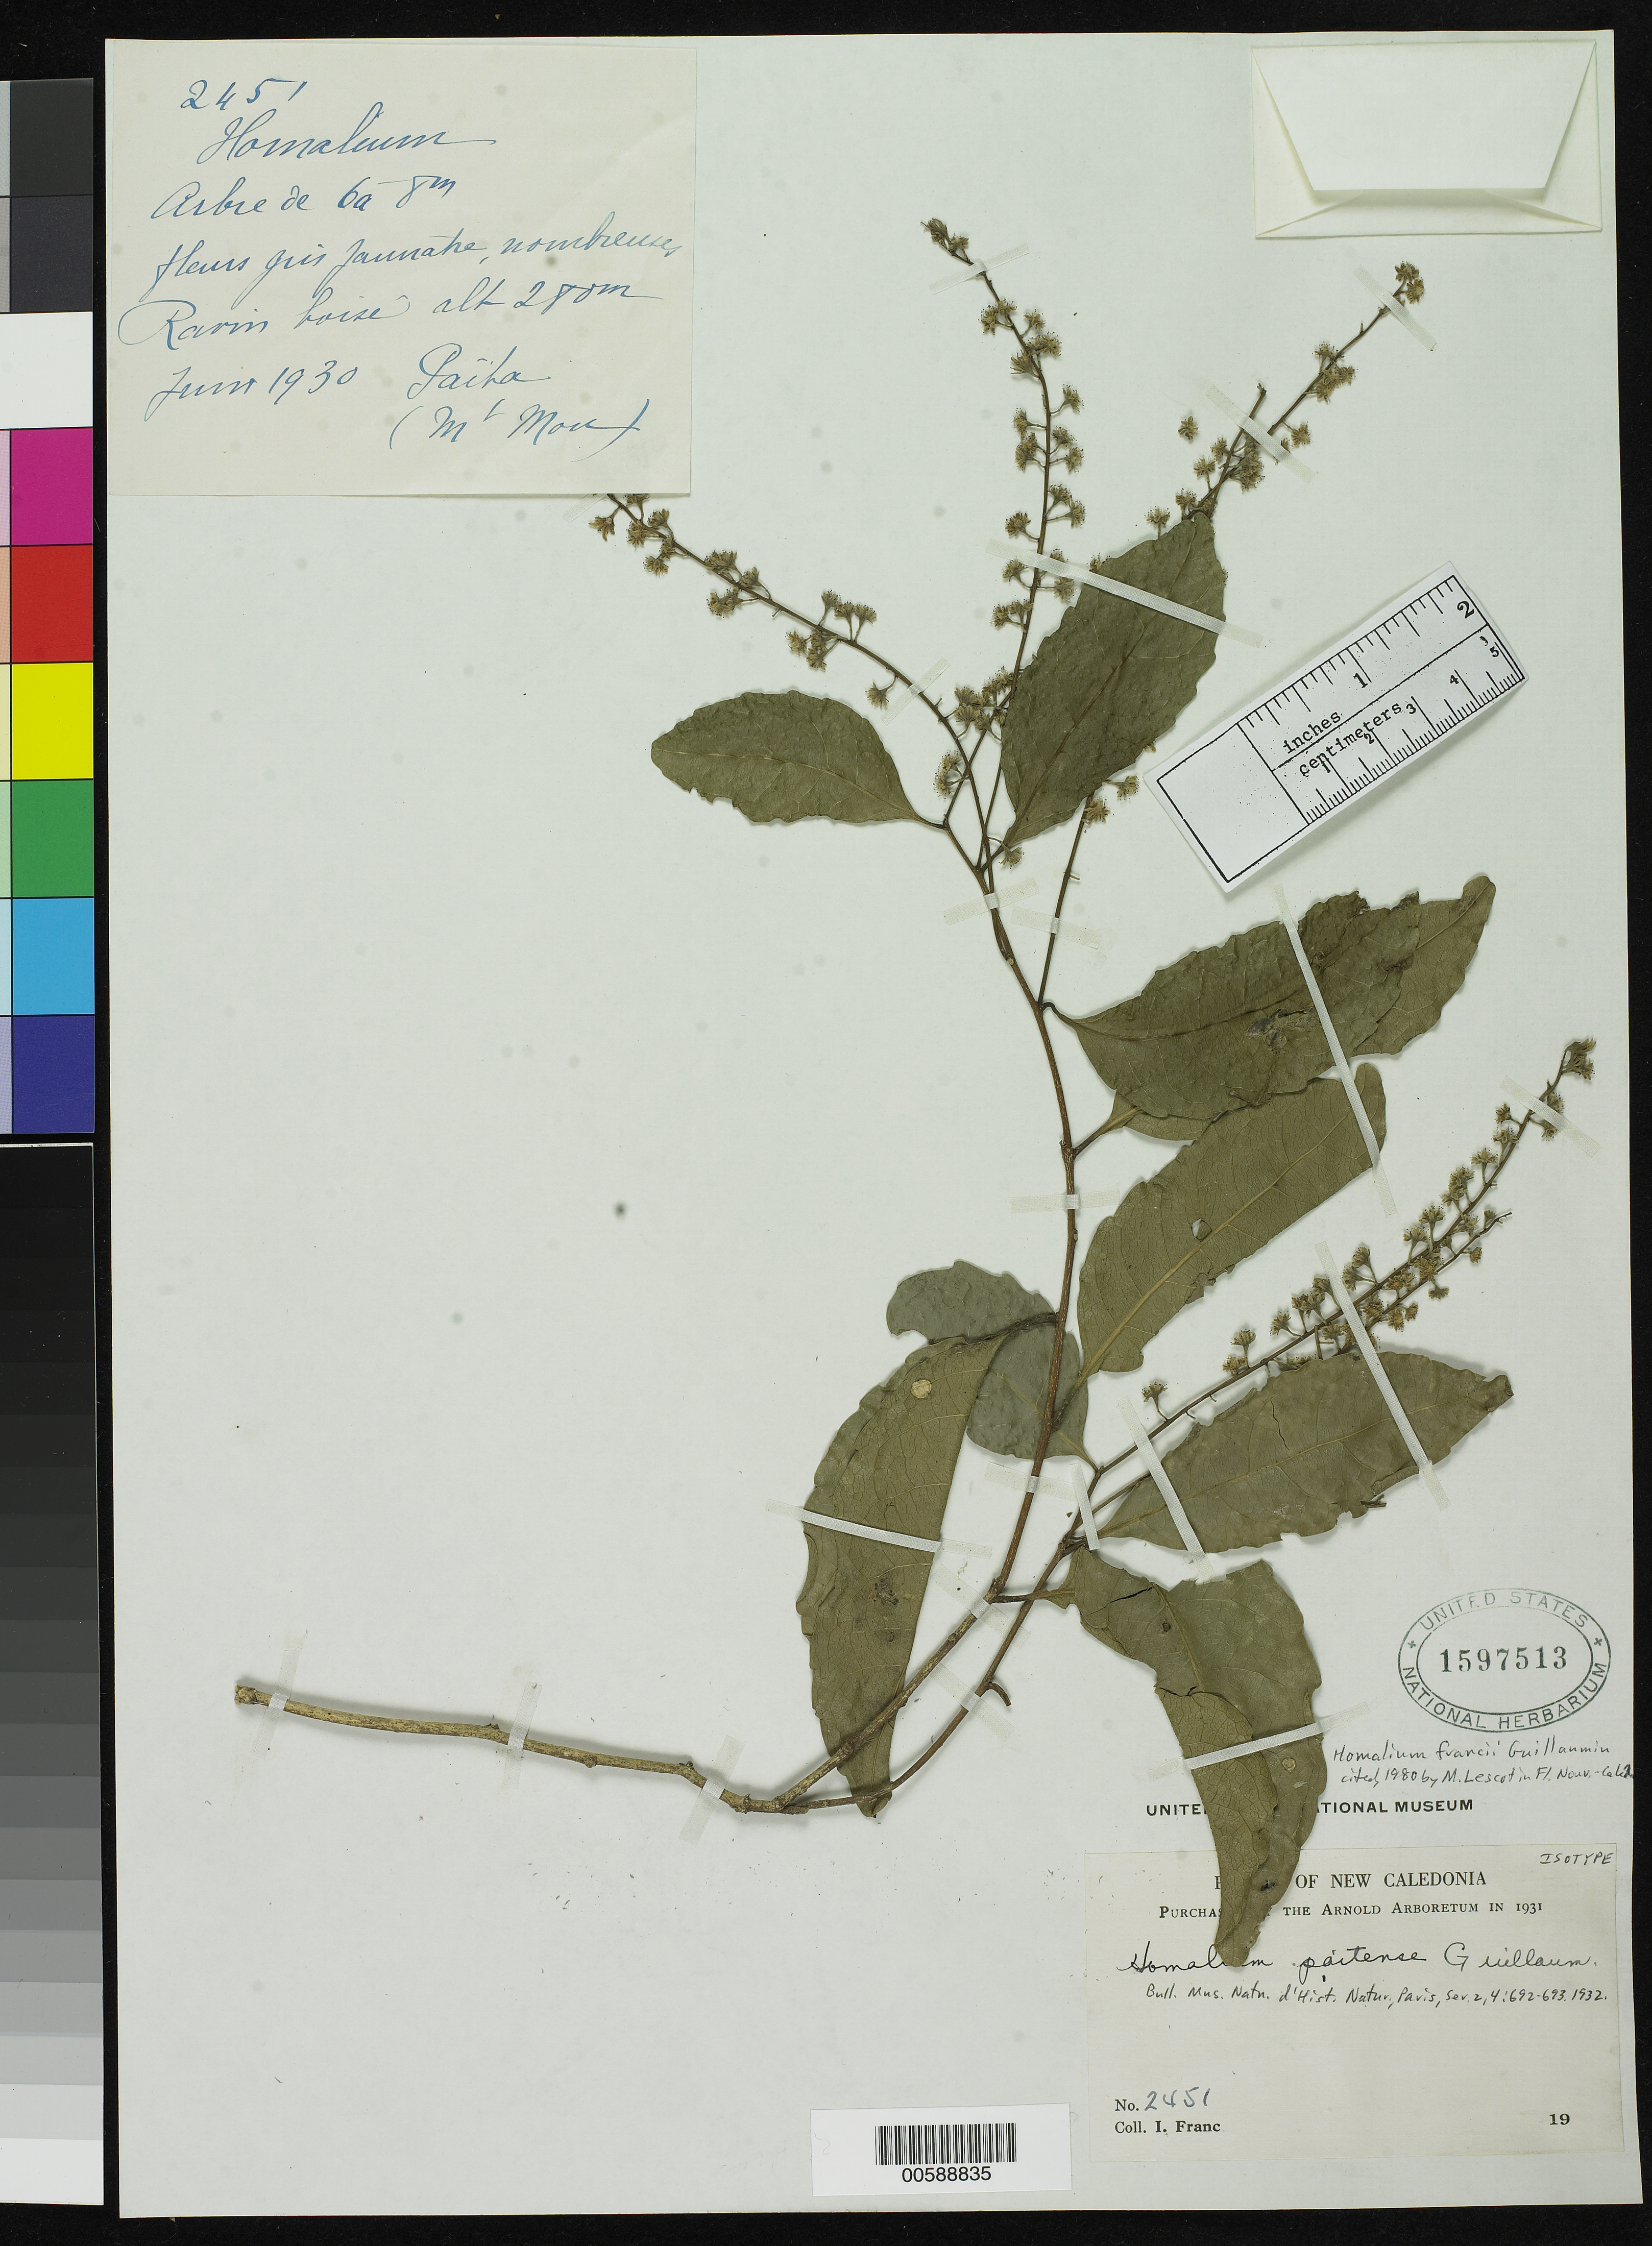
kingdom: Plantae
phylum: Tracheophyta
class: Magnoliopsida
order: Malpighiales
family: Salicaceae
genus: Homalium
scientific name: Homalium paitense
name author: Guillaumin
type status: Isotype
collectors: I. Franc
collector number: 2451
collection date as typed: Jun 1930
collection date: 1930-06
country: New Caledonia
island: New Caledonia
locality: Paita, Mt. Mou.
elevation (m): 280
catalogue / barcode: US 1597513